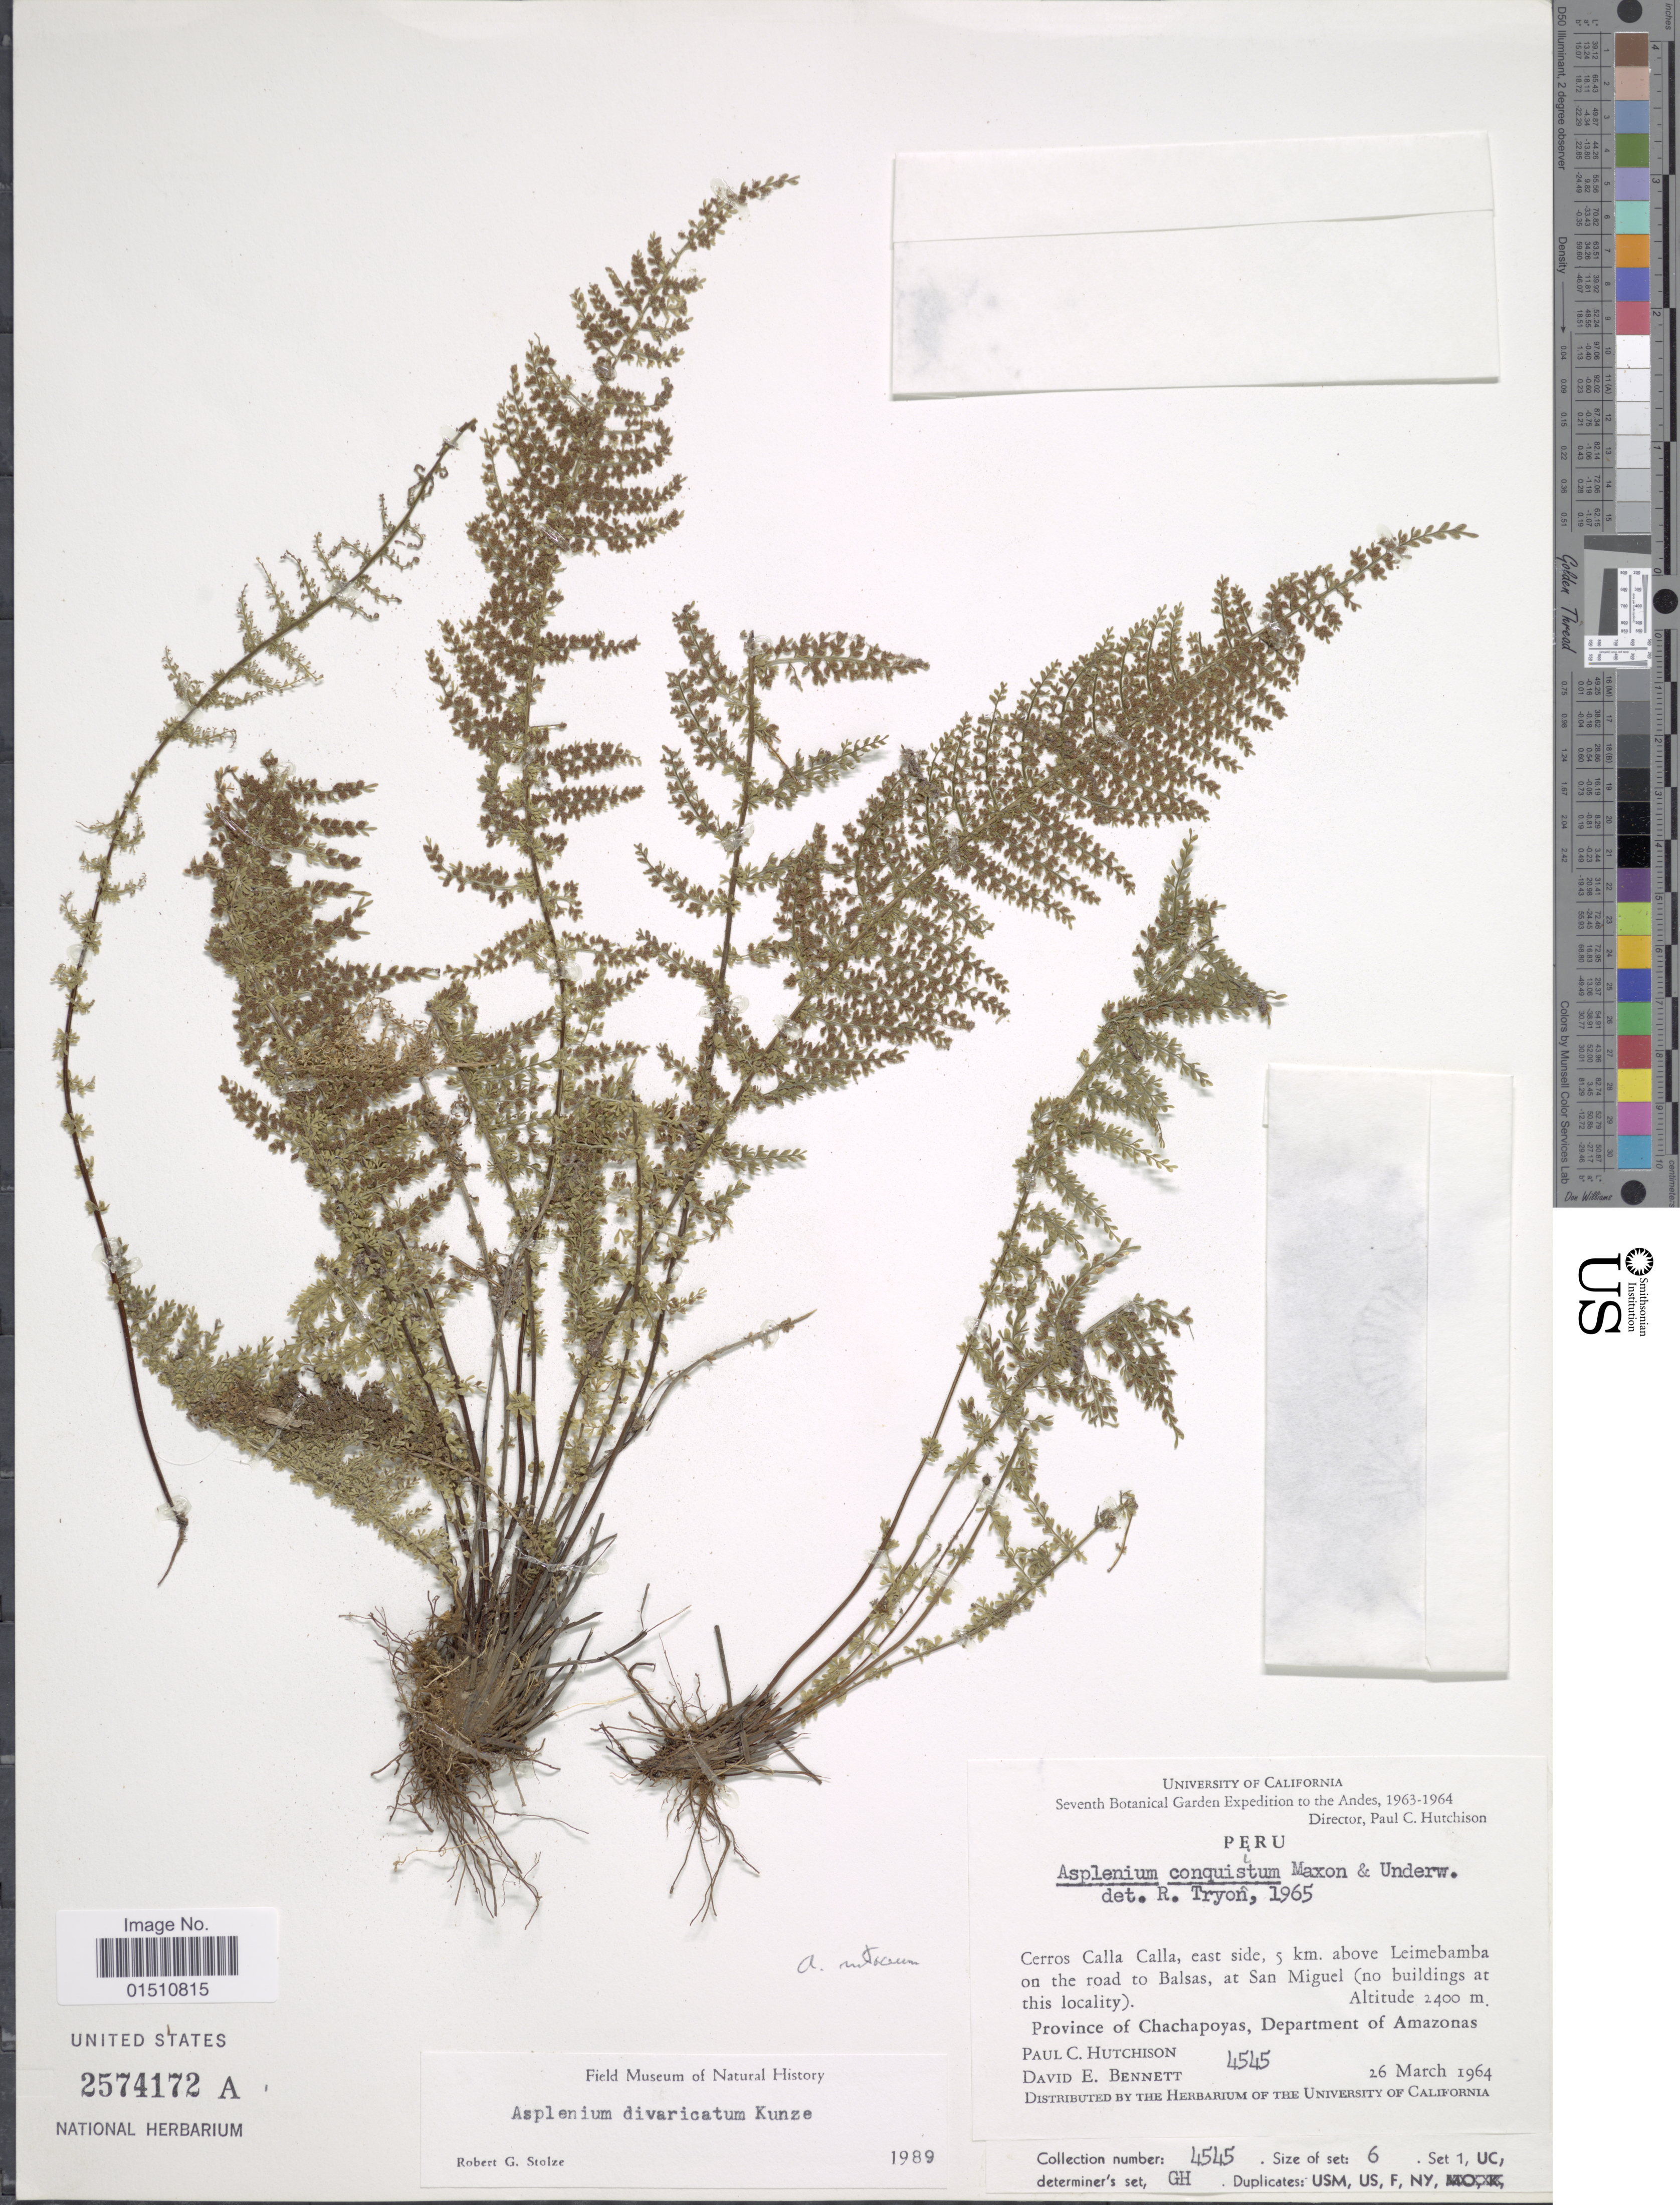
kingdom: Plantae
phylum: Tracheophyta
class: Polypodiopsida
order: Polypodiales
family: Aspleniaceae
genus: Asplenium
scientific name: Asplenium divaricatum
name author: Kunze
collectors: P. C. Hutchison & D. E. Bennett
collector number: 4545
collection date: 1964-03-26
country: Peru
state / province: Amazonas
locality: Peru, Cerros Calla Calla, east side, 5 km. above Leimebamba on the road to Balsas, at San Miguel (no buildings at this locality), Province of Chachapoyas, Department of Amazonas.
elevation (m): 2400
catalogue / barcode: US 2574172A